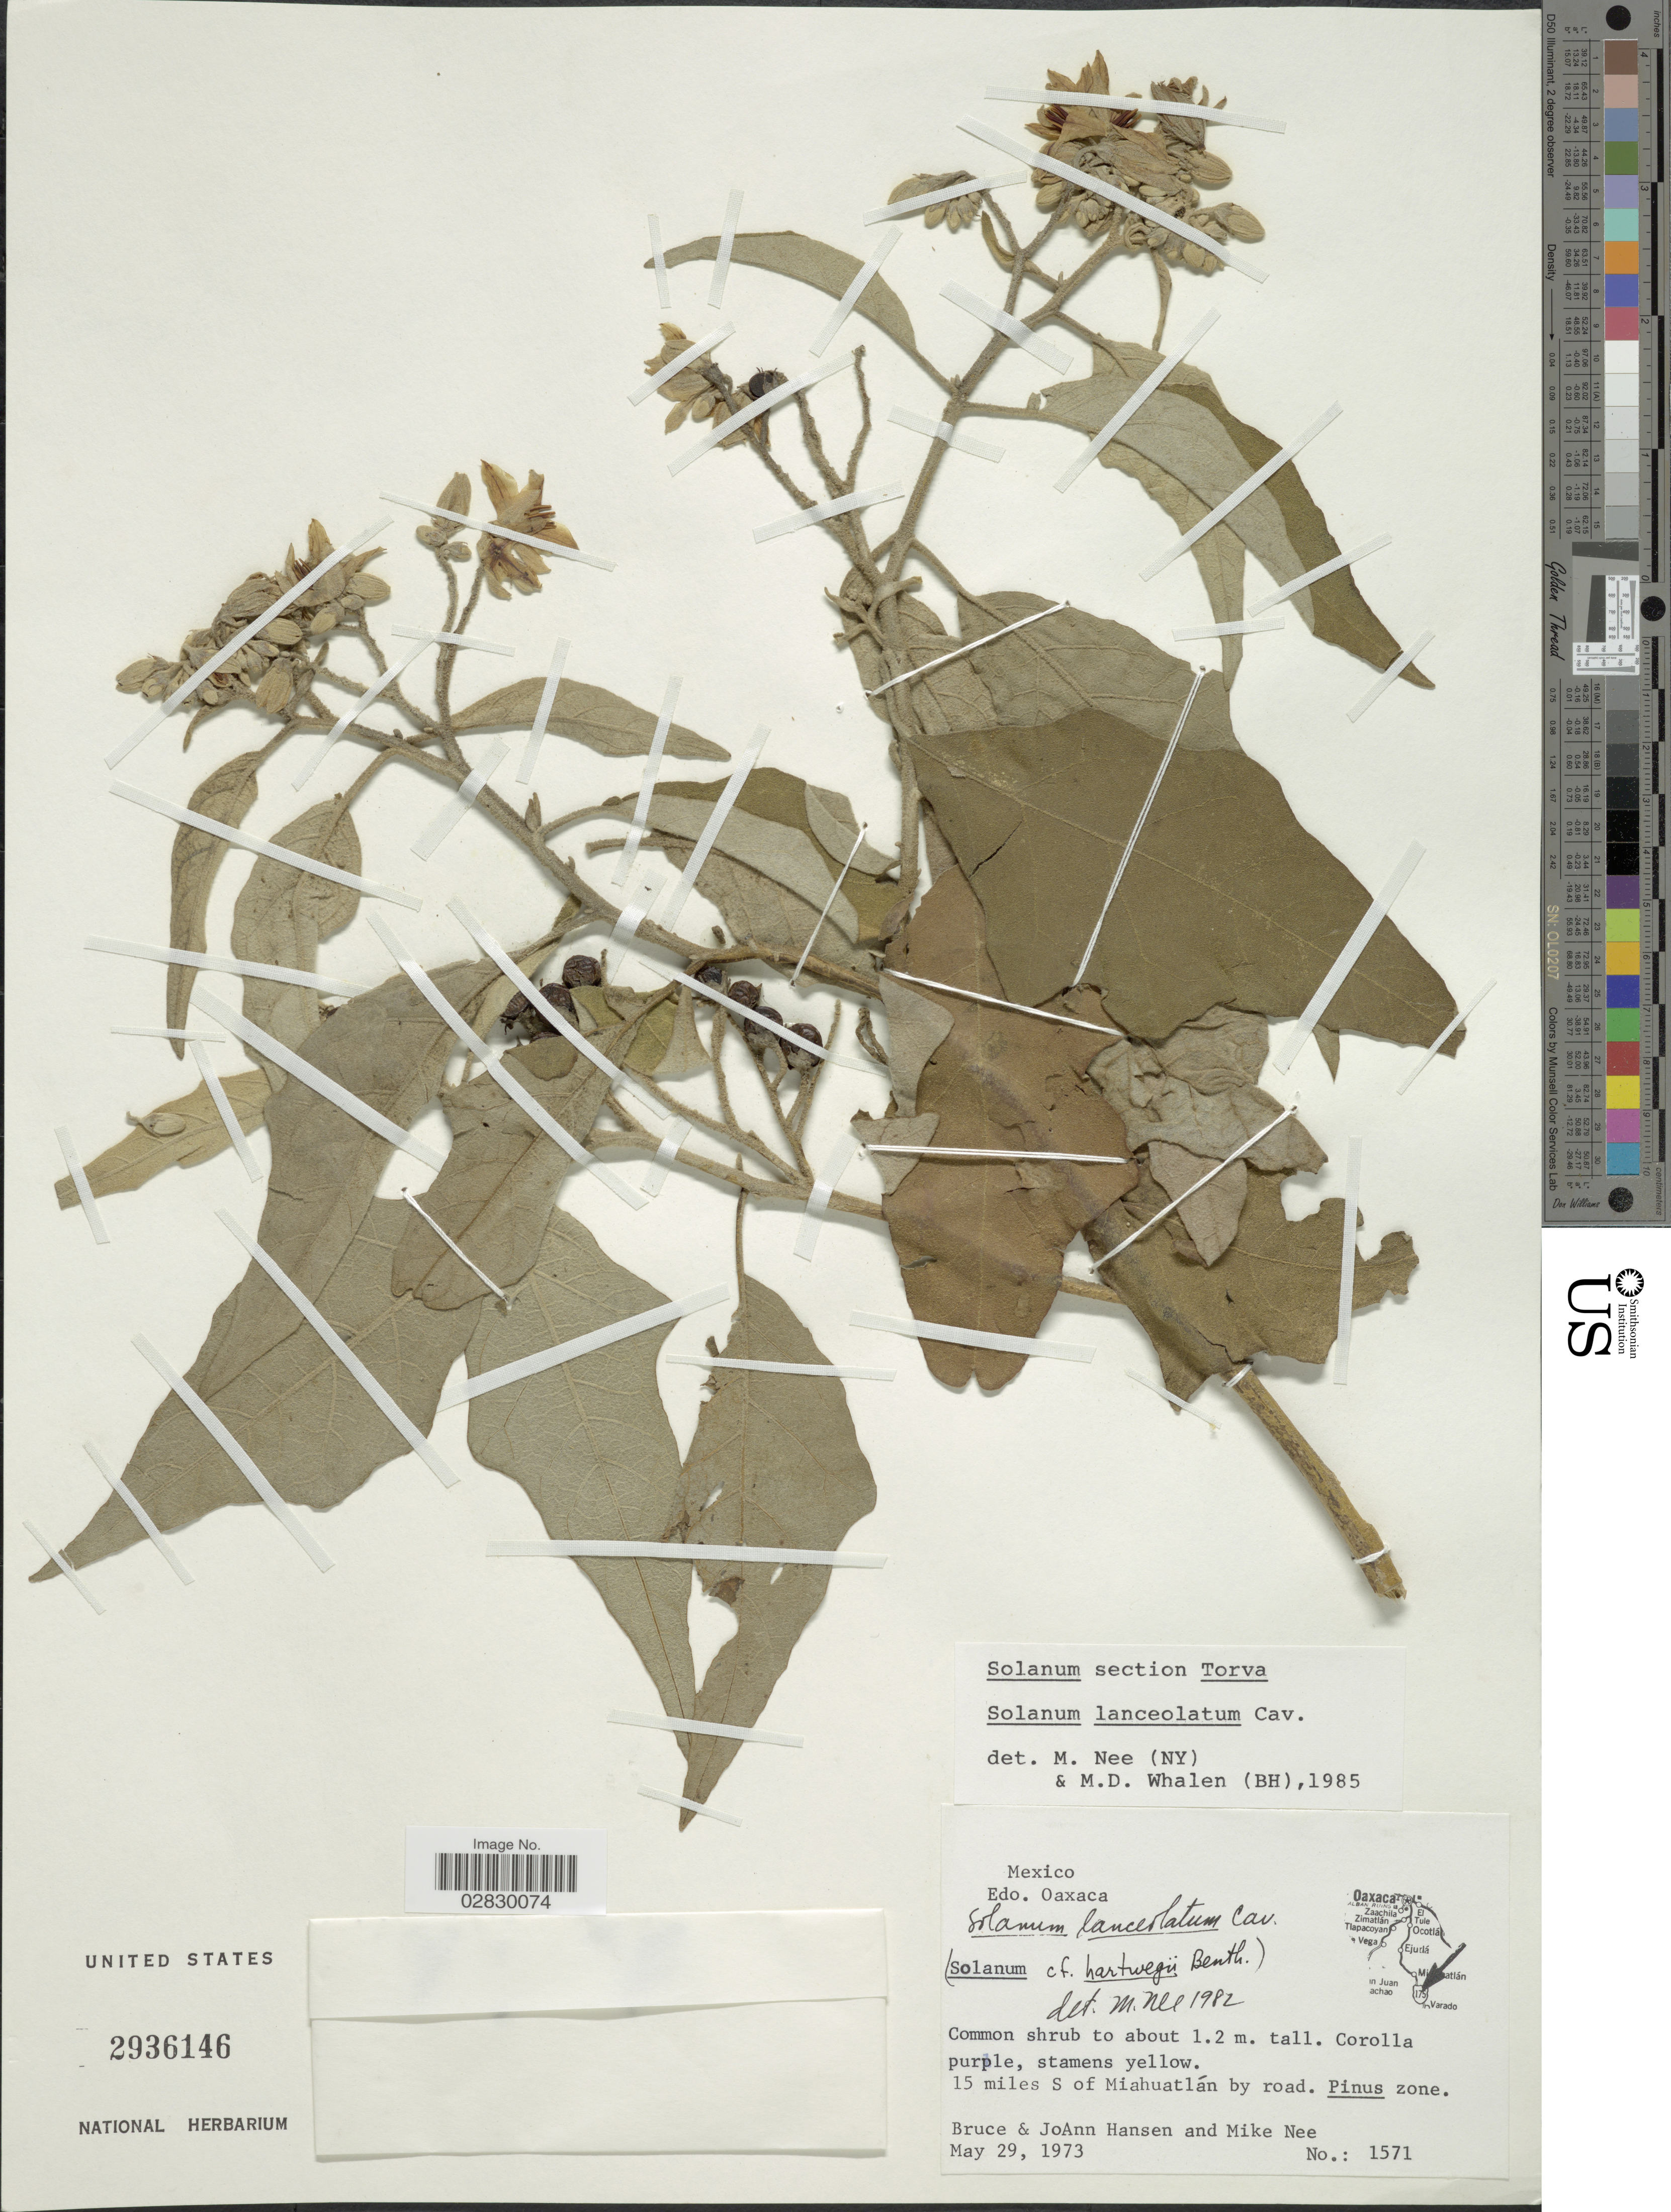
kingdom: Plantae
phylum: Tracheophyta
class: Magnoliopsida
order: Solanales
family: Solanaceae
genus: Solanum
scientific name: Solanum lanceolatum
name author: Cav.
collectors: B. Hansen, J. Hansen & M. Nee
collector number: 1571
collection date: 1973-05-29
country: Mexico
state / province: Oaxaca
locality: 15 miles S of Miahuatlán by road.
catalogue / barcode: US 2936146